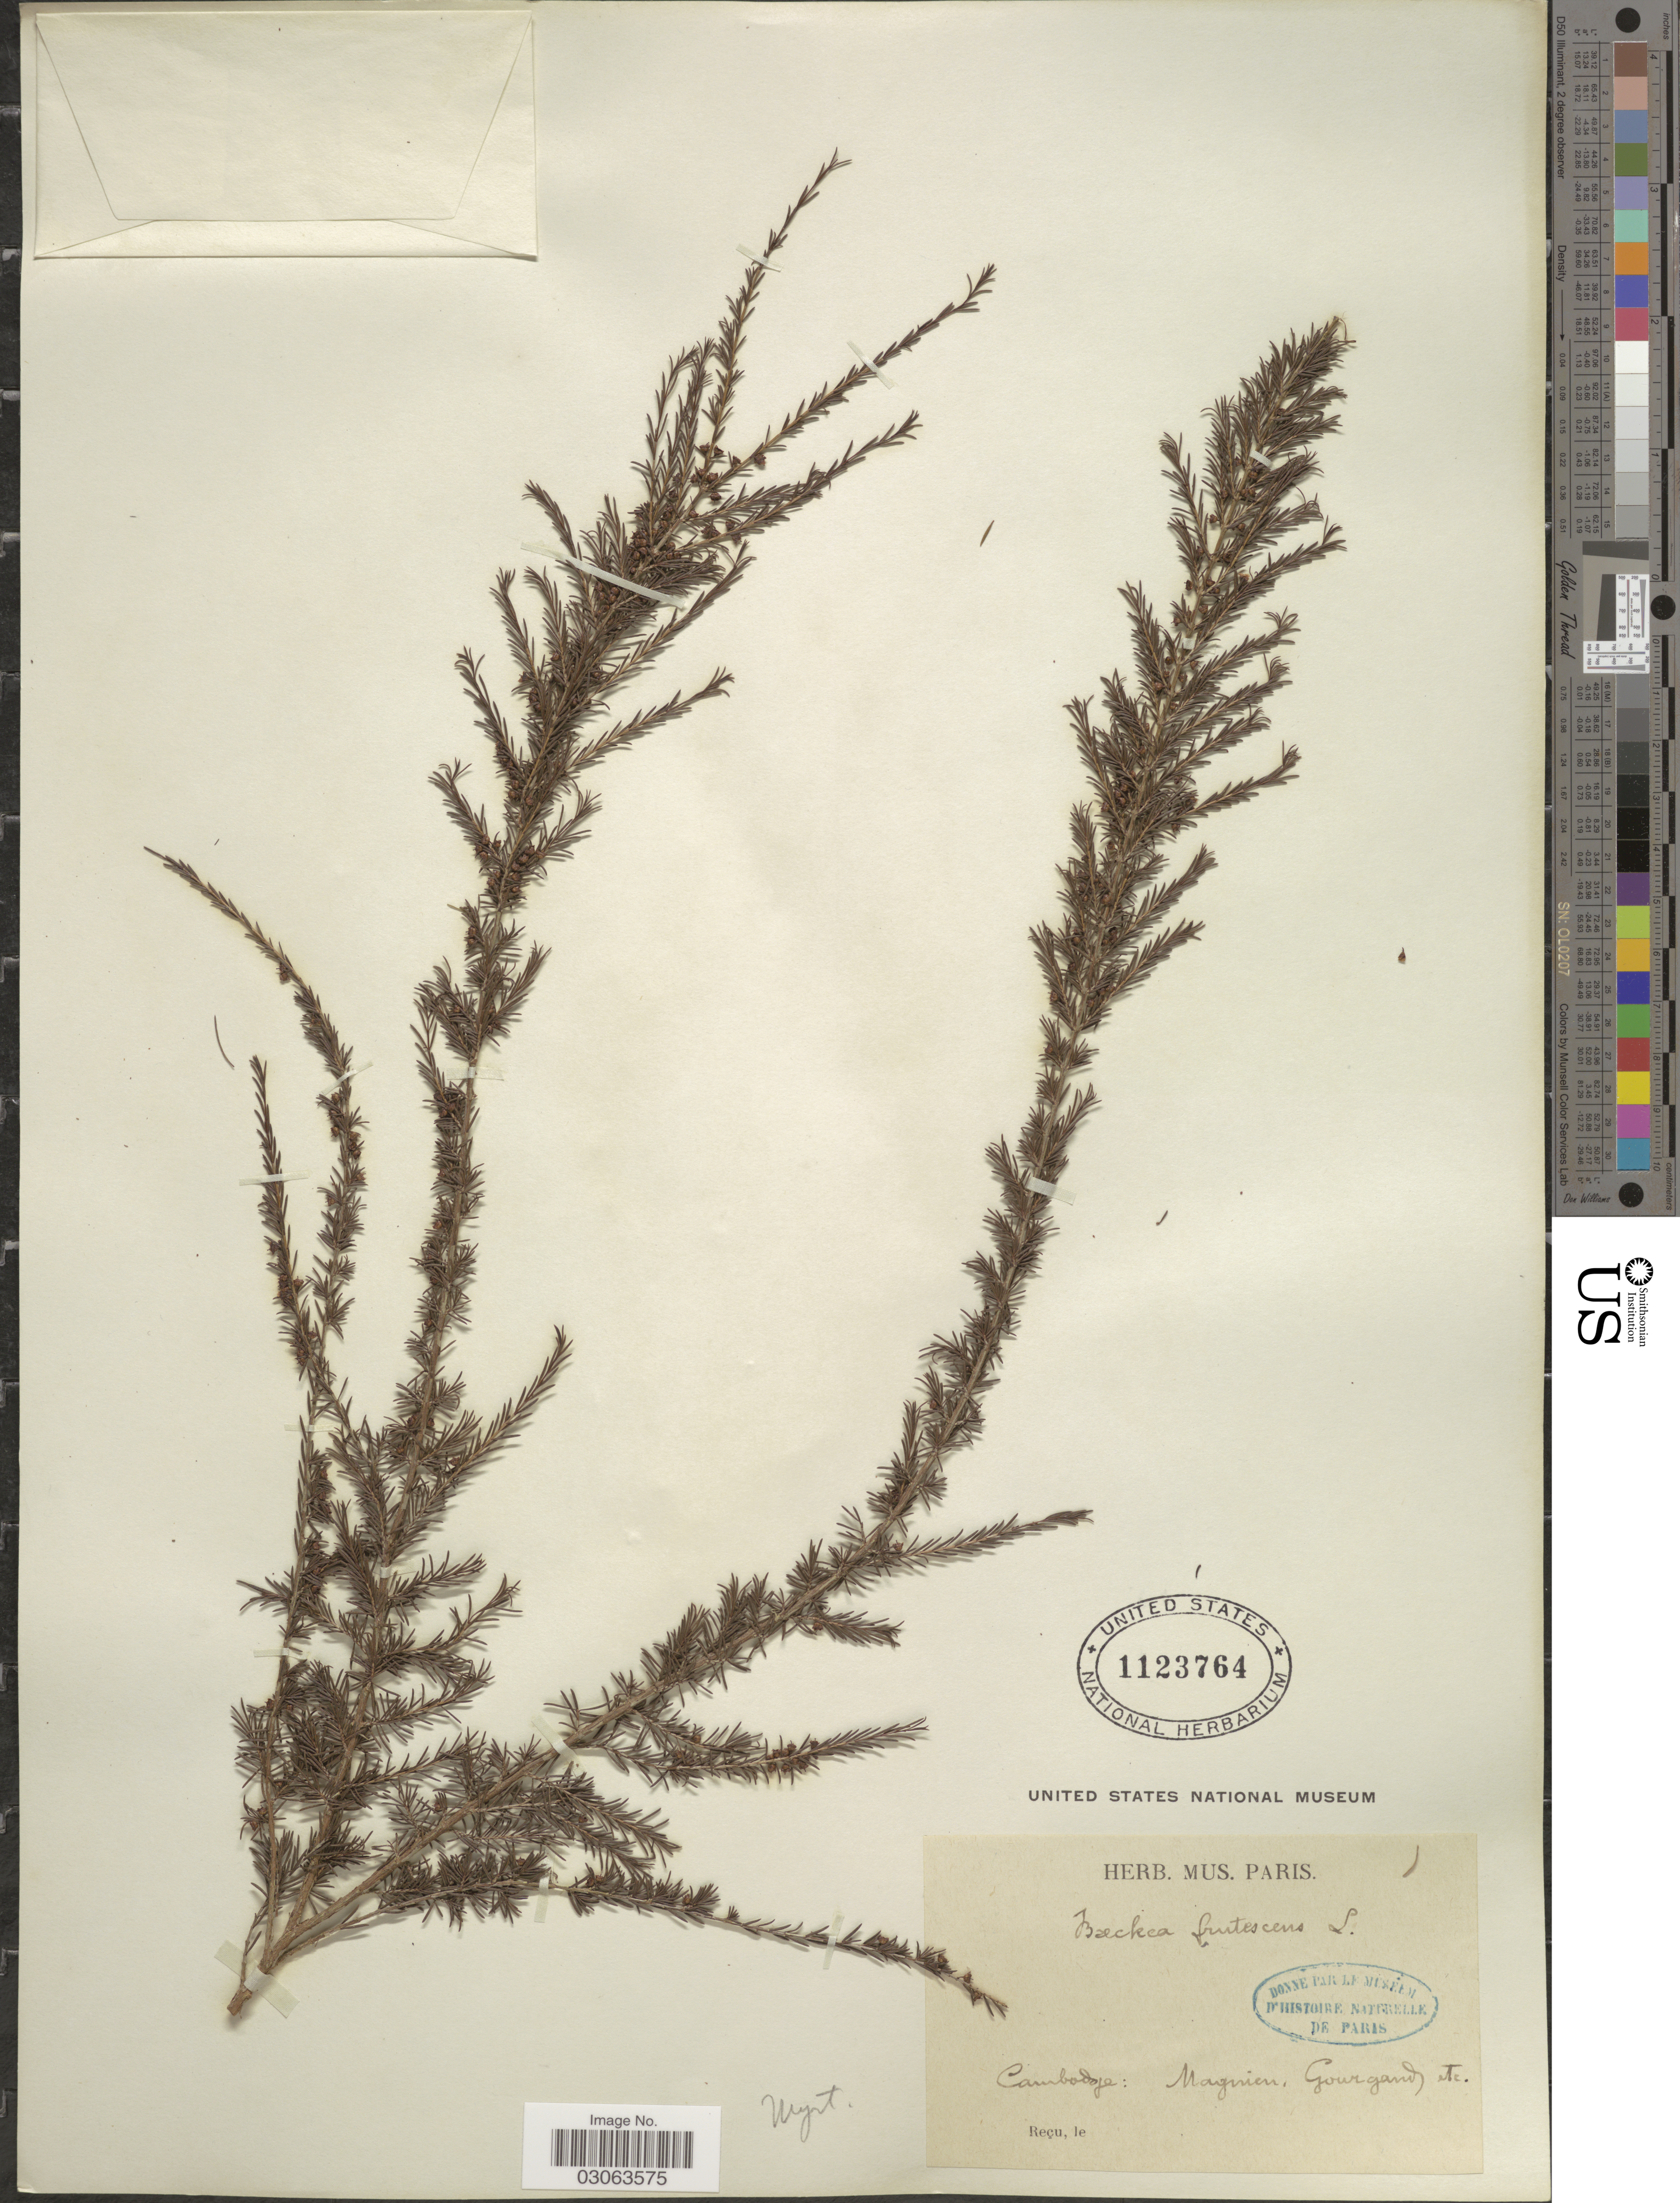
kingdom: Plantae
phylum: Tracheophyta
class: Magnoliopsida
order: Myrtales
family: Myrtaceae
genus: Baeckea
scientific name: Baeckea frutescens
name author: L.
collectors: ex herb. Mus. Paris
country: Cambodia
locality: Magnien, Gourgand etc.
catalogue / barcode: US 1123764